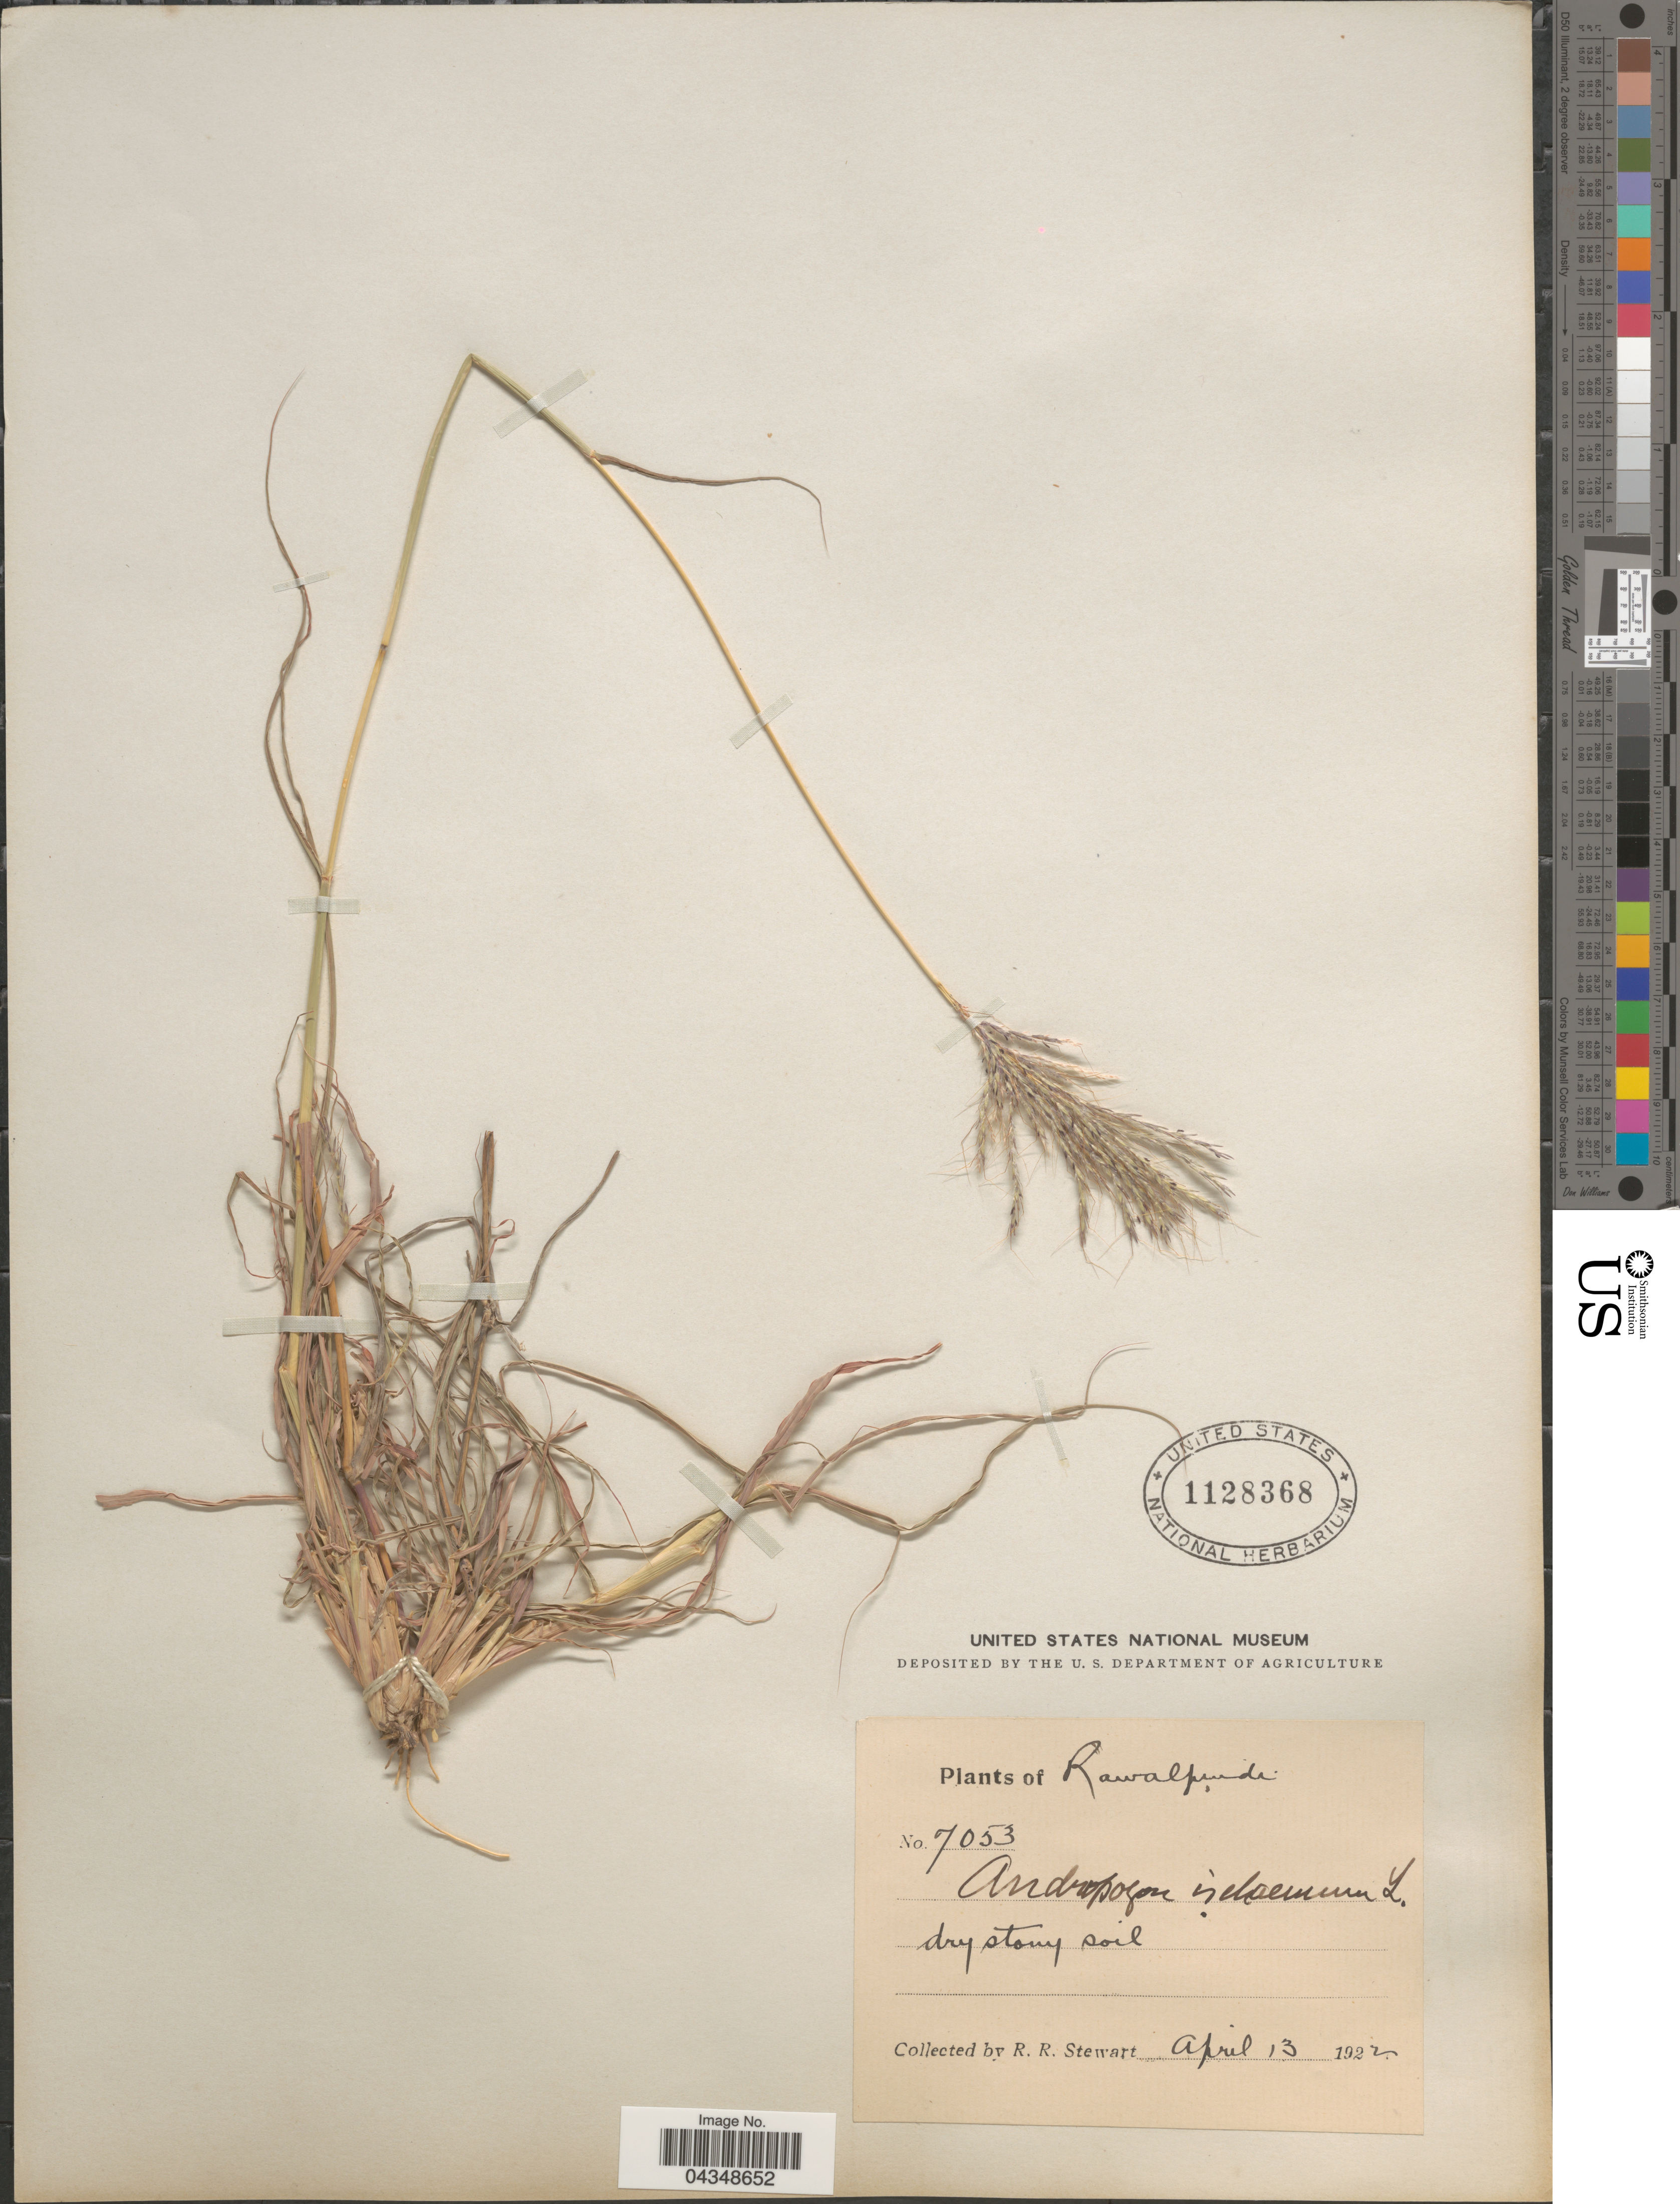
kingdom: Plantae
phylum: Tracheophyta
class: Liliopsida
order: Poales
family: Poaceae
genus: Bothriochloa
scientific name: Bothriochloa ischaemum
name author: (L.) Keng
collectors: R. Stewart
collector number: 7053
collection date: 1922-04-13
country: Pakistan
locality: Rawalpindi.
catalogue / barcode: US 1128368